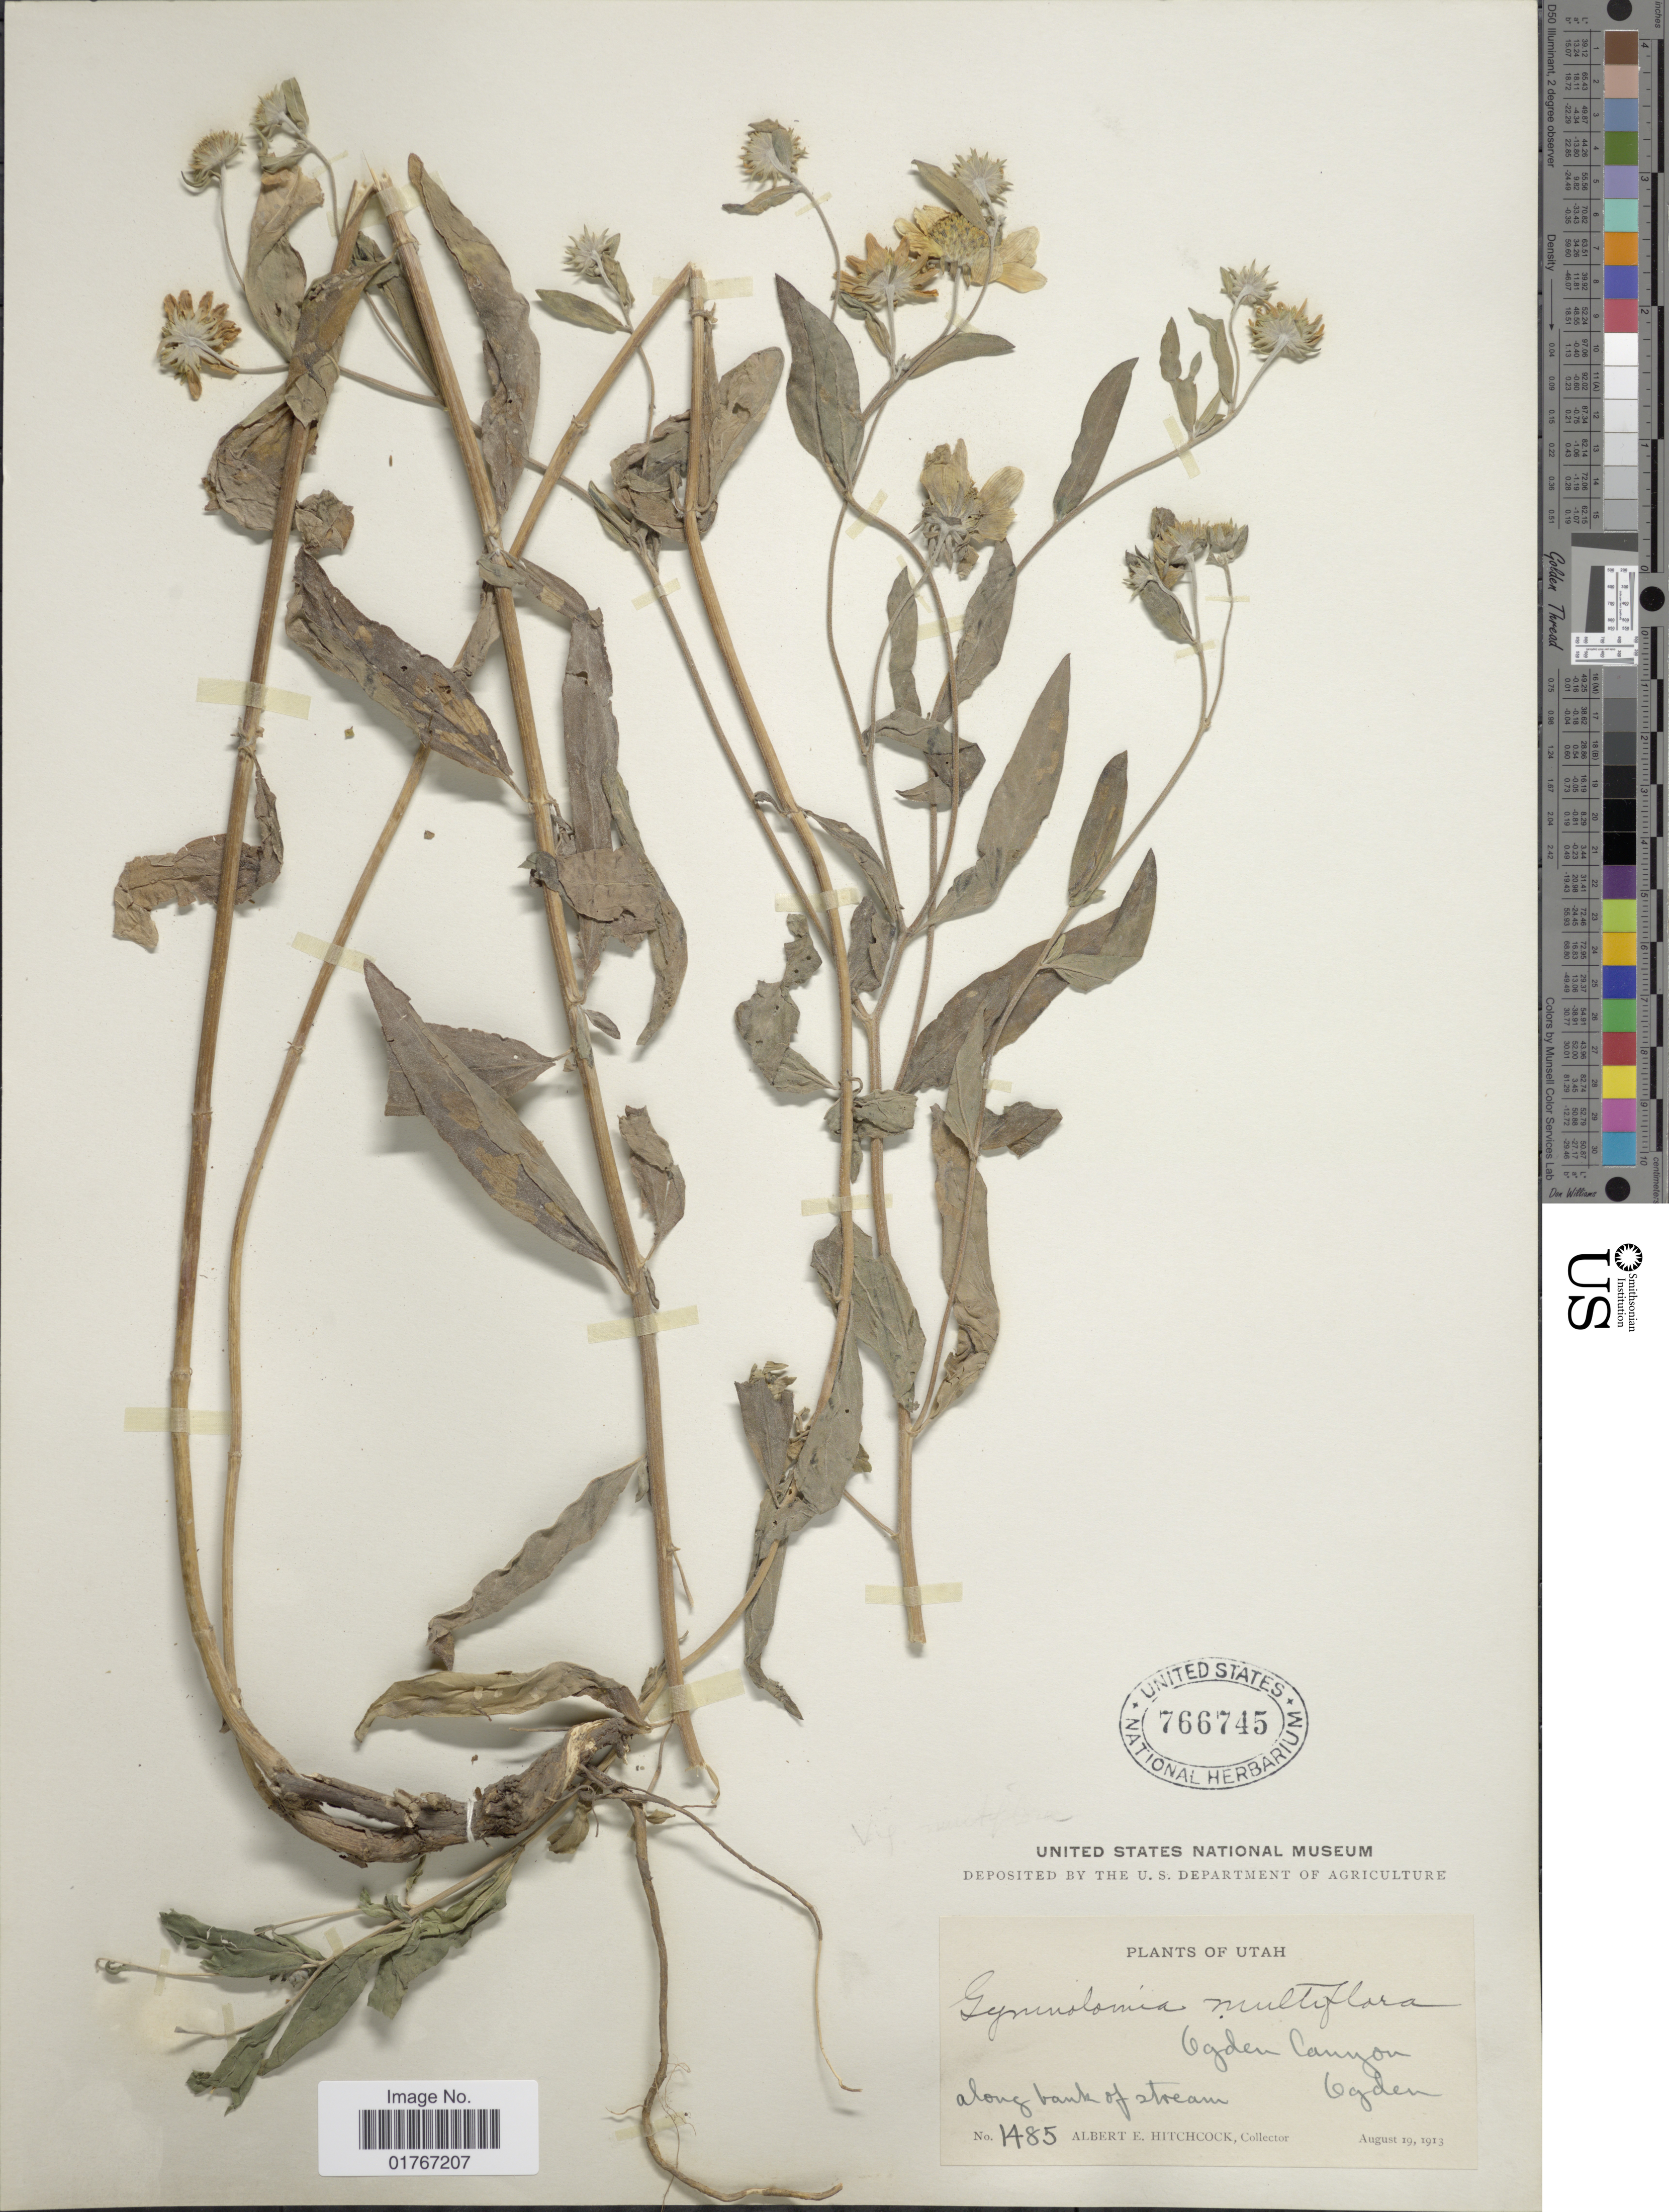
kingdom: Plantae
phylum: Tracheophyta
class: Magnoliopsida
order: Asterales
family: Asteraceae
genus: Heliomeris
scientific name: Heliomeris multiflora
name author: Nutt.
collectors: A. Hitchcock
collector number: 1485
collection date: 1913-08-19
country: United States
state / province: Utah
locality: Ogden Canyon, Ogden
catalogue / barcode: US 766745